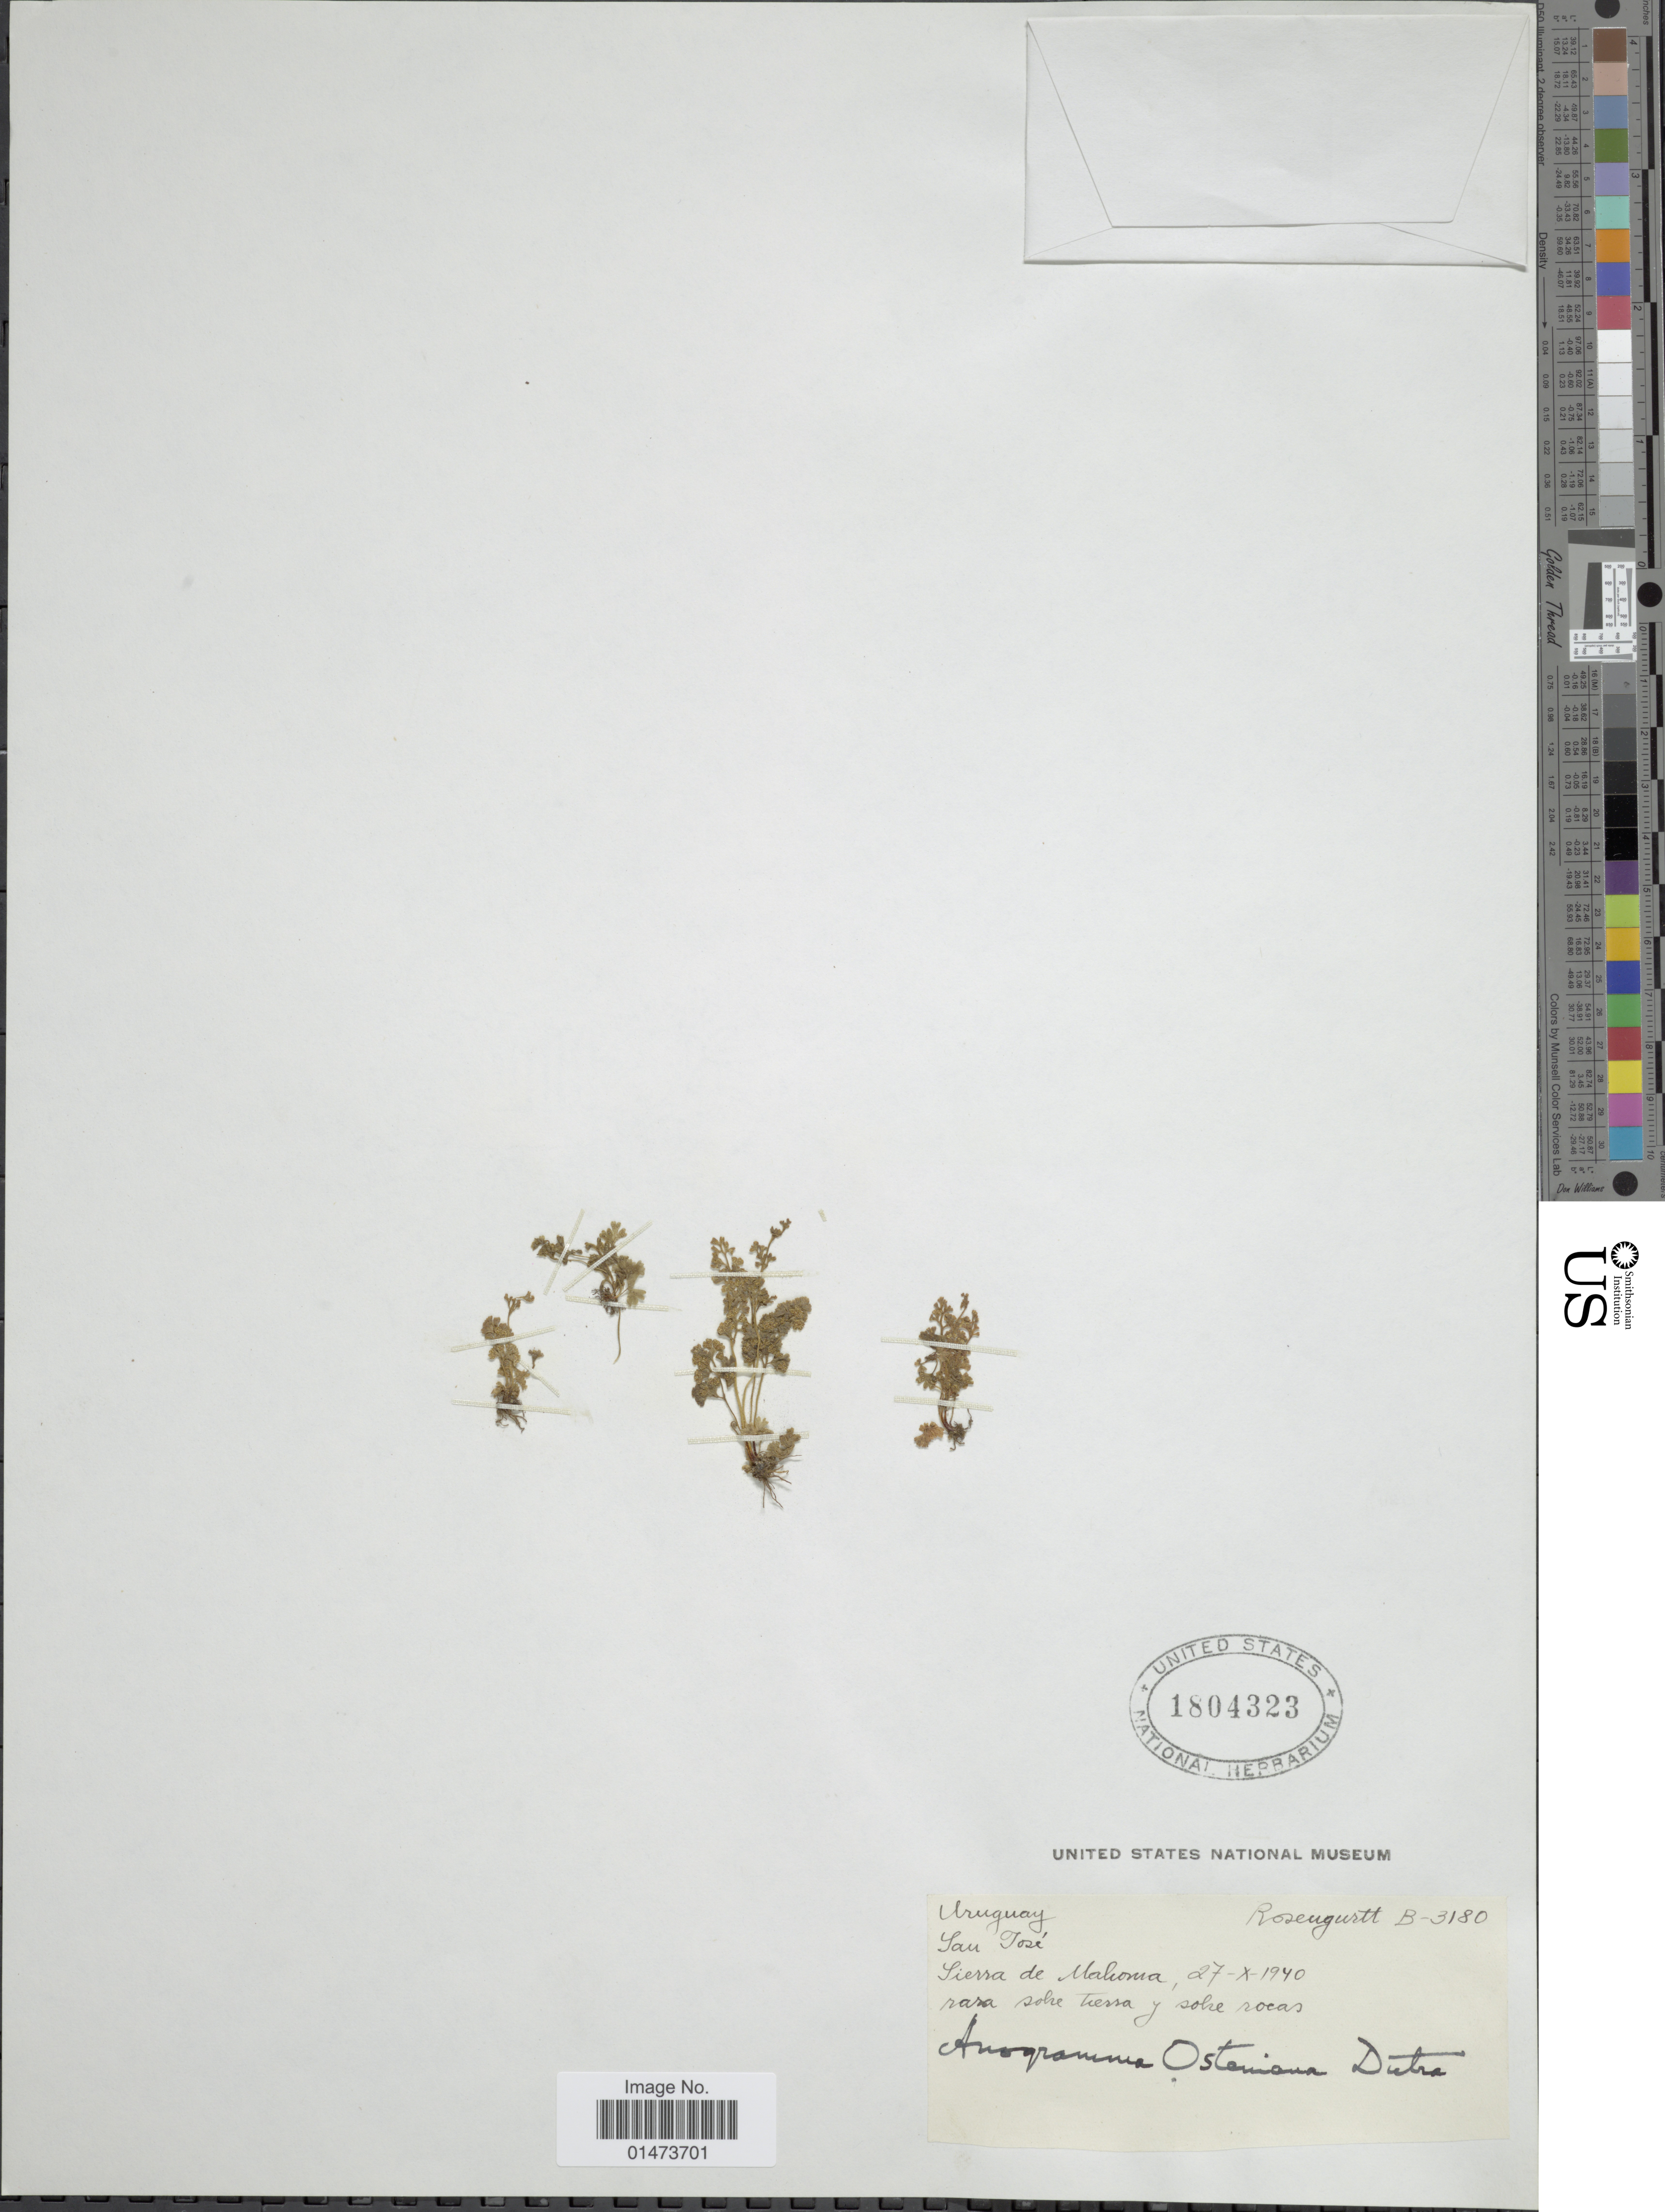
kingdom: Plantae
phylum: Tracheophyta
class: Polypodiopsida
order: Polypodiales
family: Pteridaceae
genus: Anogramma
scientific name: Anogramma osteniana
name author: Dutra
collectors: B. Rosengurtt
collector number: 3180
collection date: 1940-10-27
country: Uruguay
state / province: San Jose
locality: Sierra de Mahoma.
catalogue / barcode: US 1804323